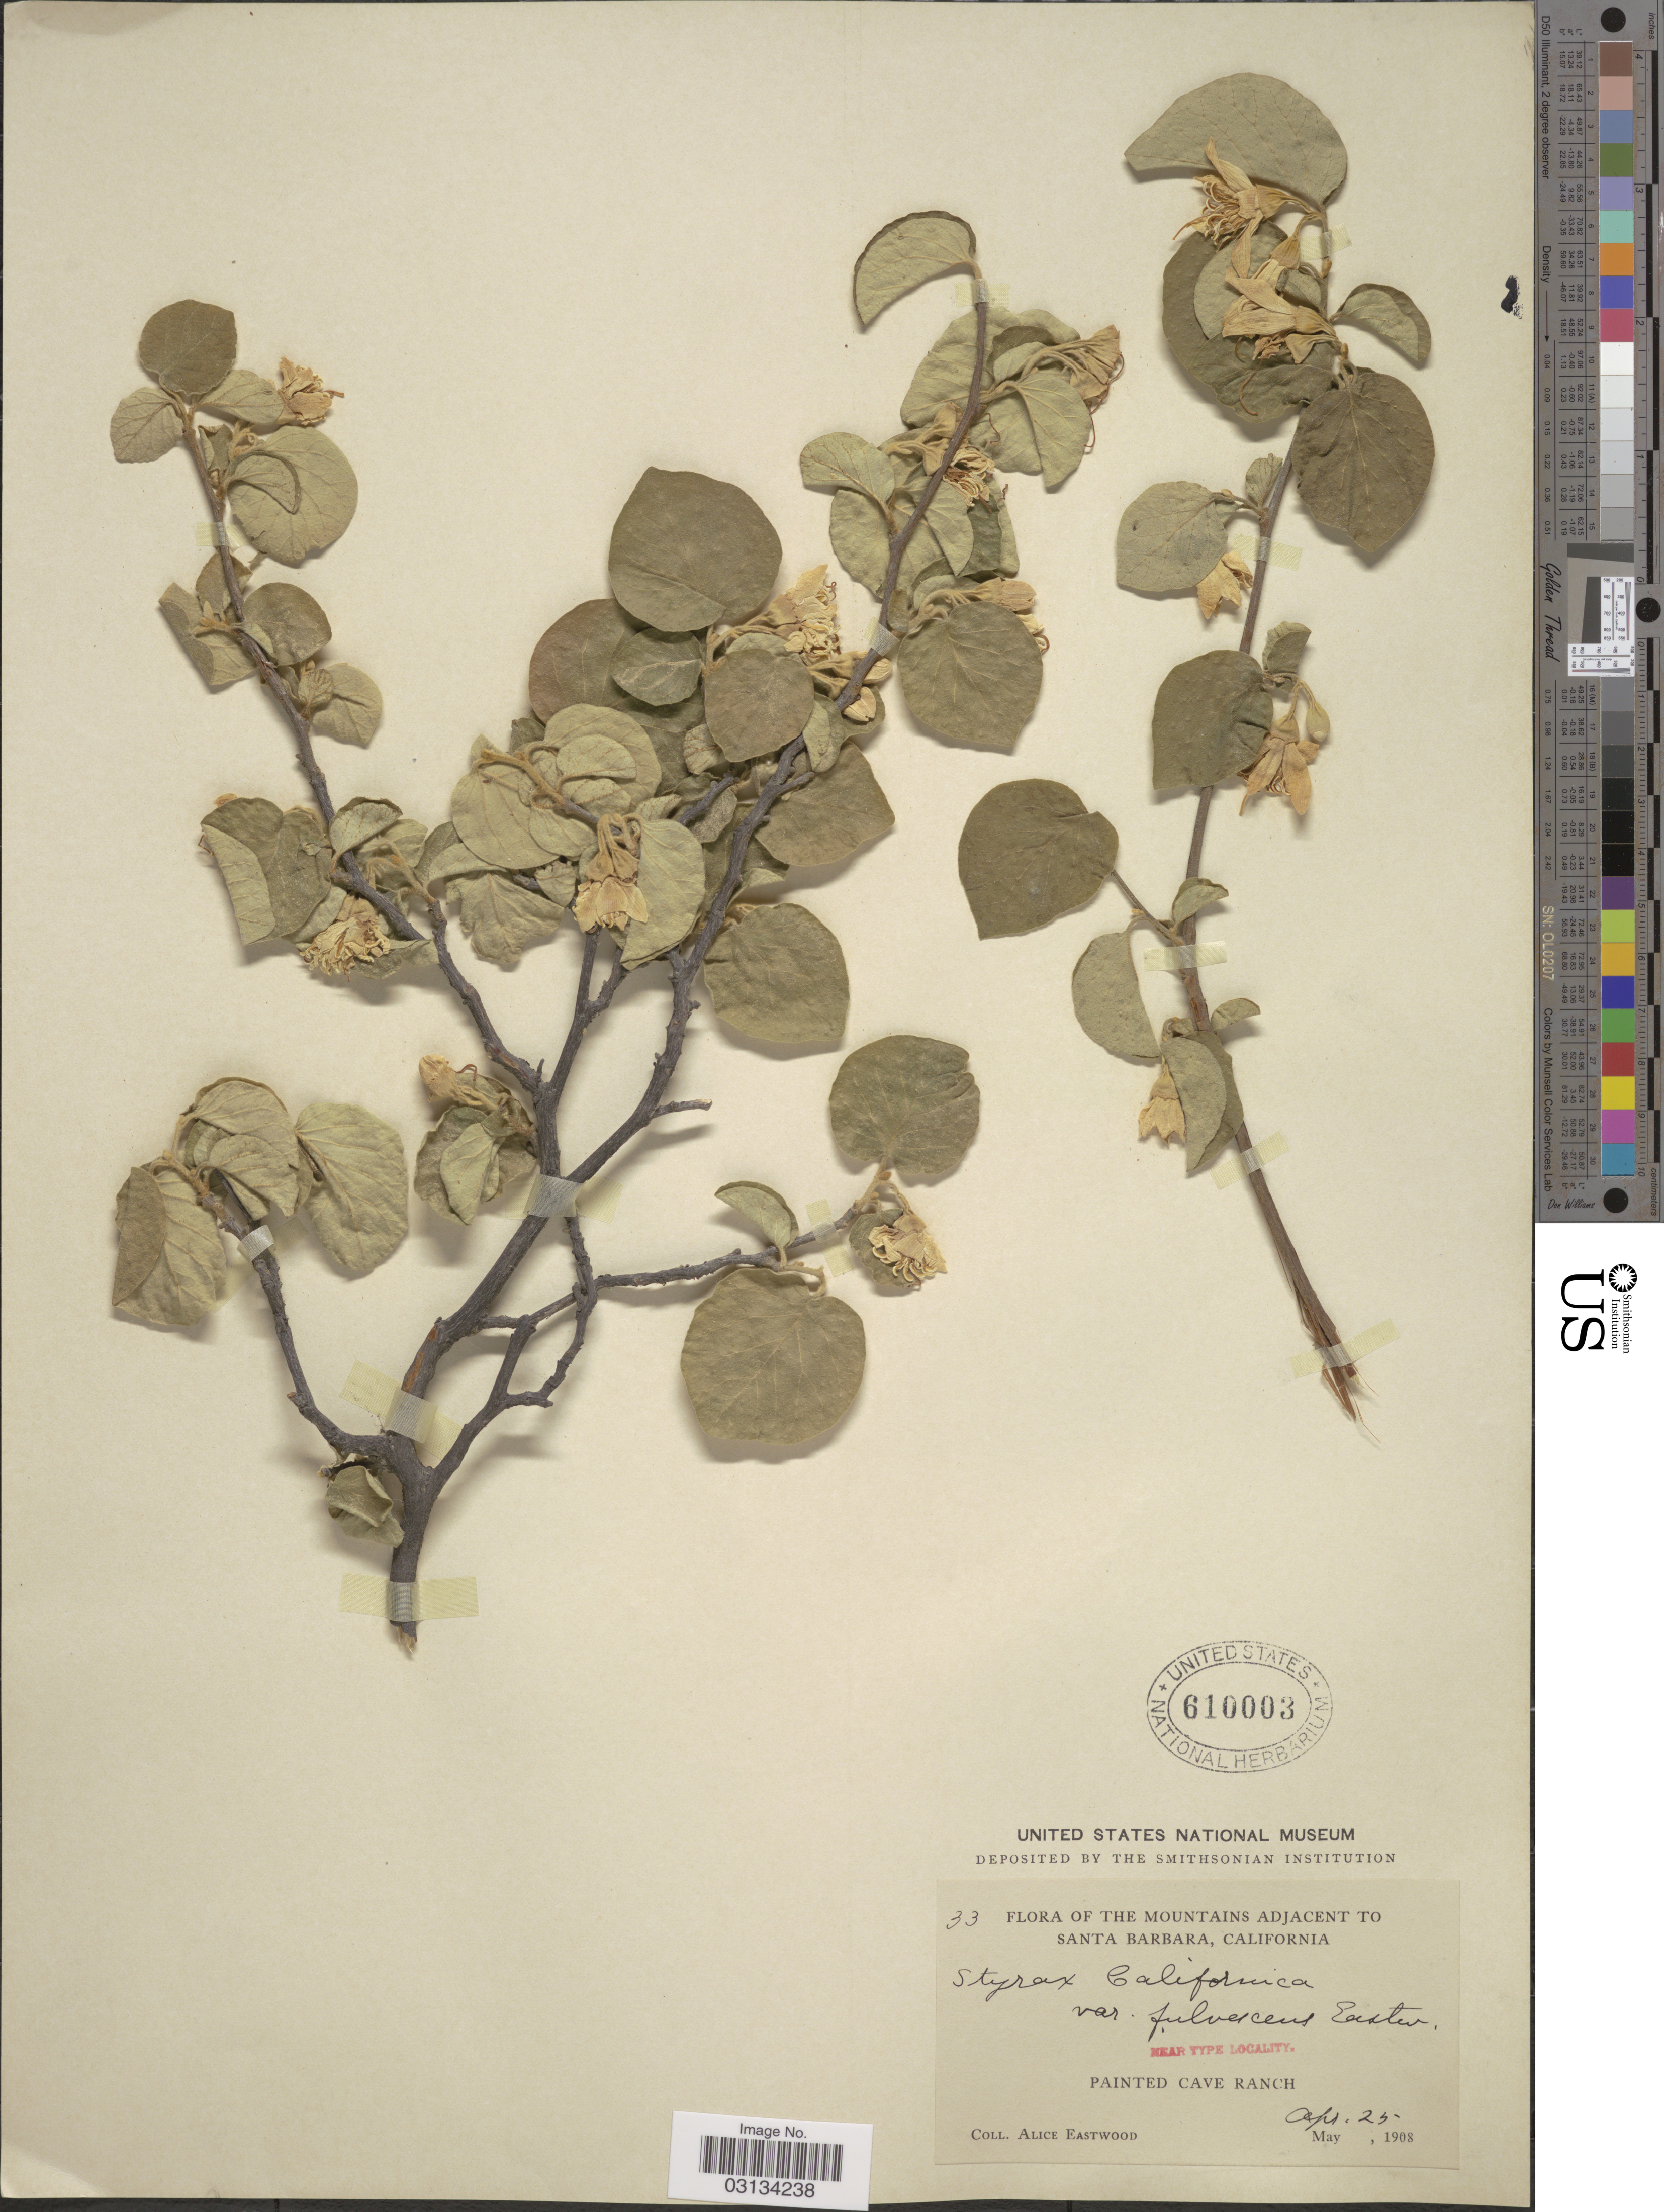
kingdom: Plantae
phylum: Tracheophyta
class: Magnoliopsida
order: Ericales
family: Styracaceae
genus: Styrax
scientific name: Styrax californicus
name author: Torr.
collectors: A. Eastwood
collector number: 33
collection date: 1908-04-25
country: United States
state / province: California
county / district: Santa Barbara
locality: The Mountains Adjacent to Santa Barbara. Painted Cave Ranch.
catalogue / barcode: US 610003